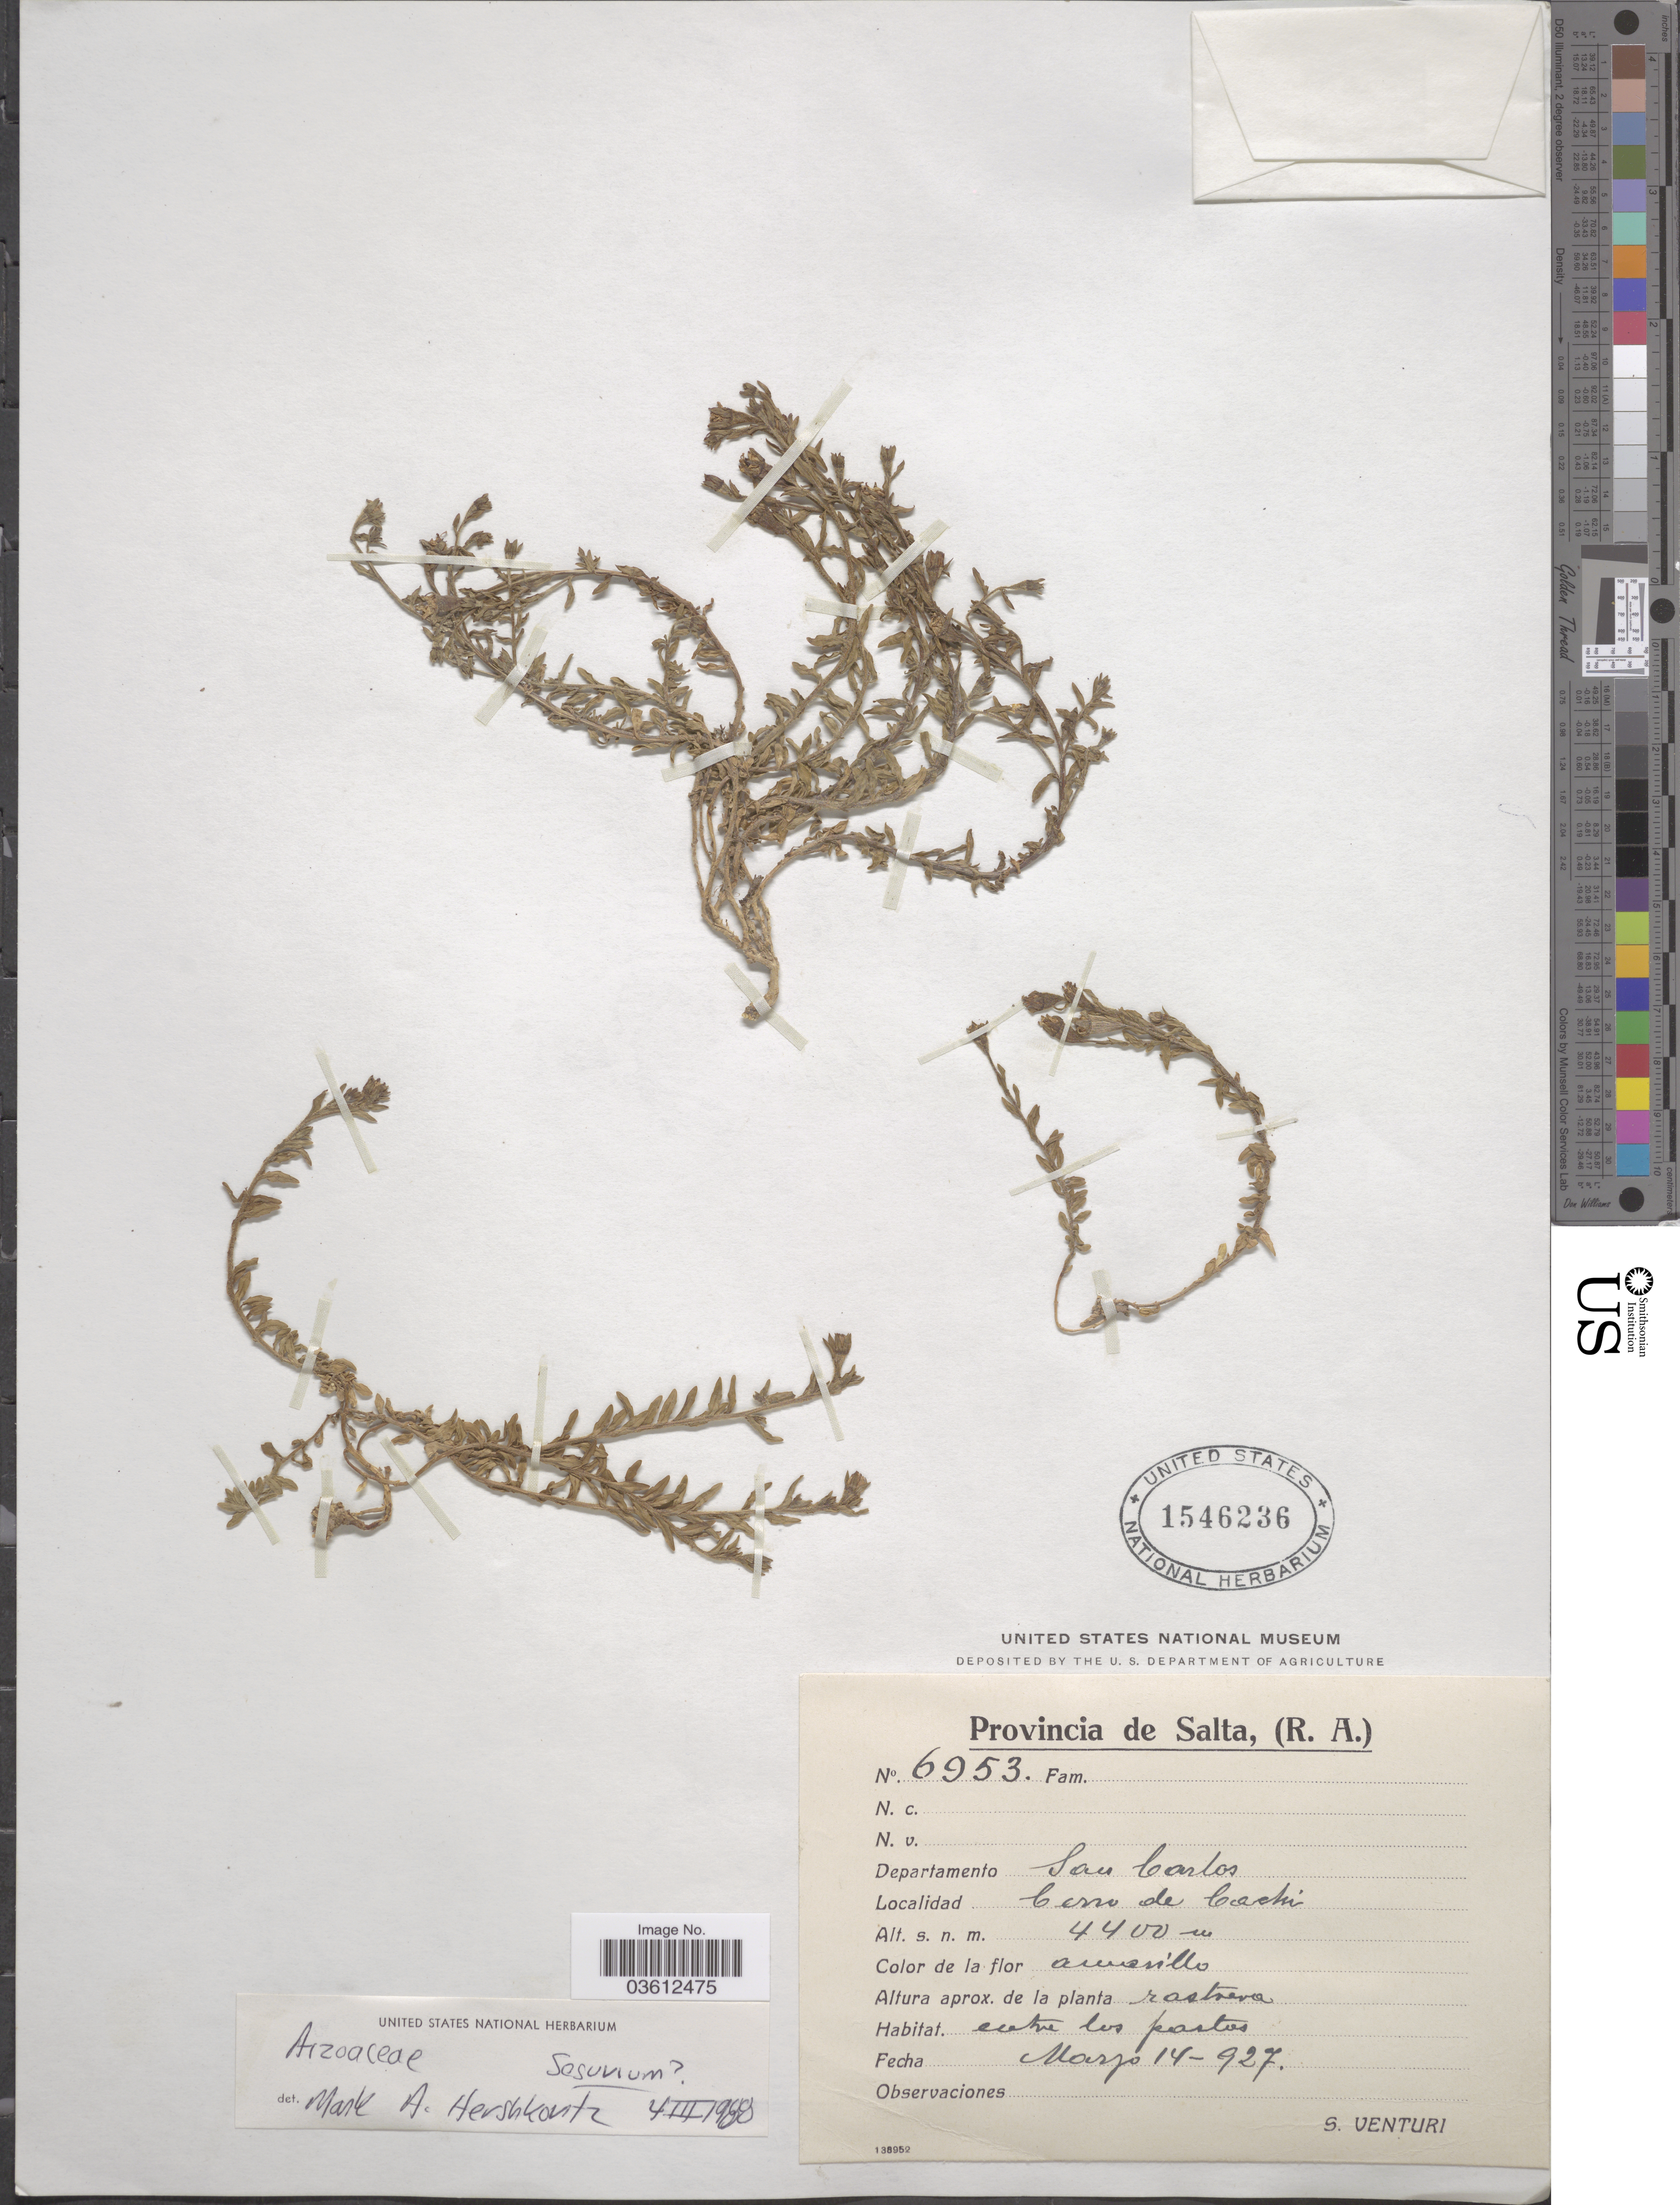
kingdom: Plantae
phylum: Tracheophyta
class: Magnoliopsida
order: Caryophyllales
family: Aizoaceae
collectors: S. Venturi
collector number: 6953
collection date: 1927-03-14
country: Argentina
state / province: Salta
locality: Departamento San Carlos. Cerro de Cachi.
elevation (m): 4400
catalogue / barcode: US 1546236